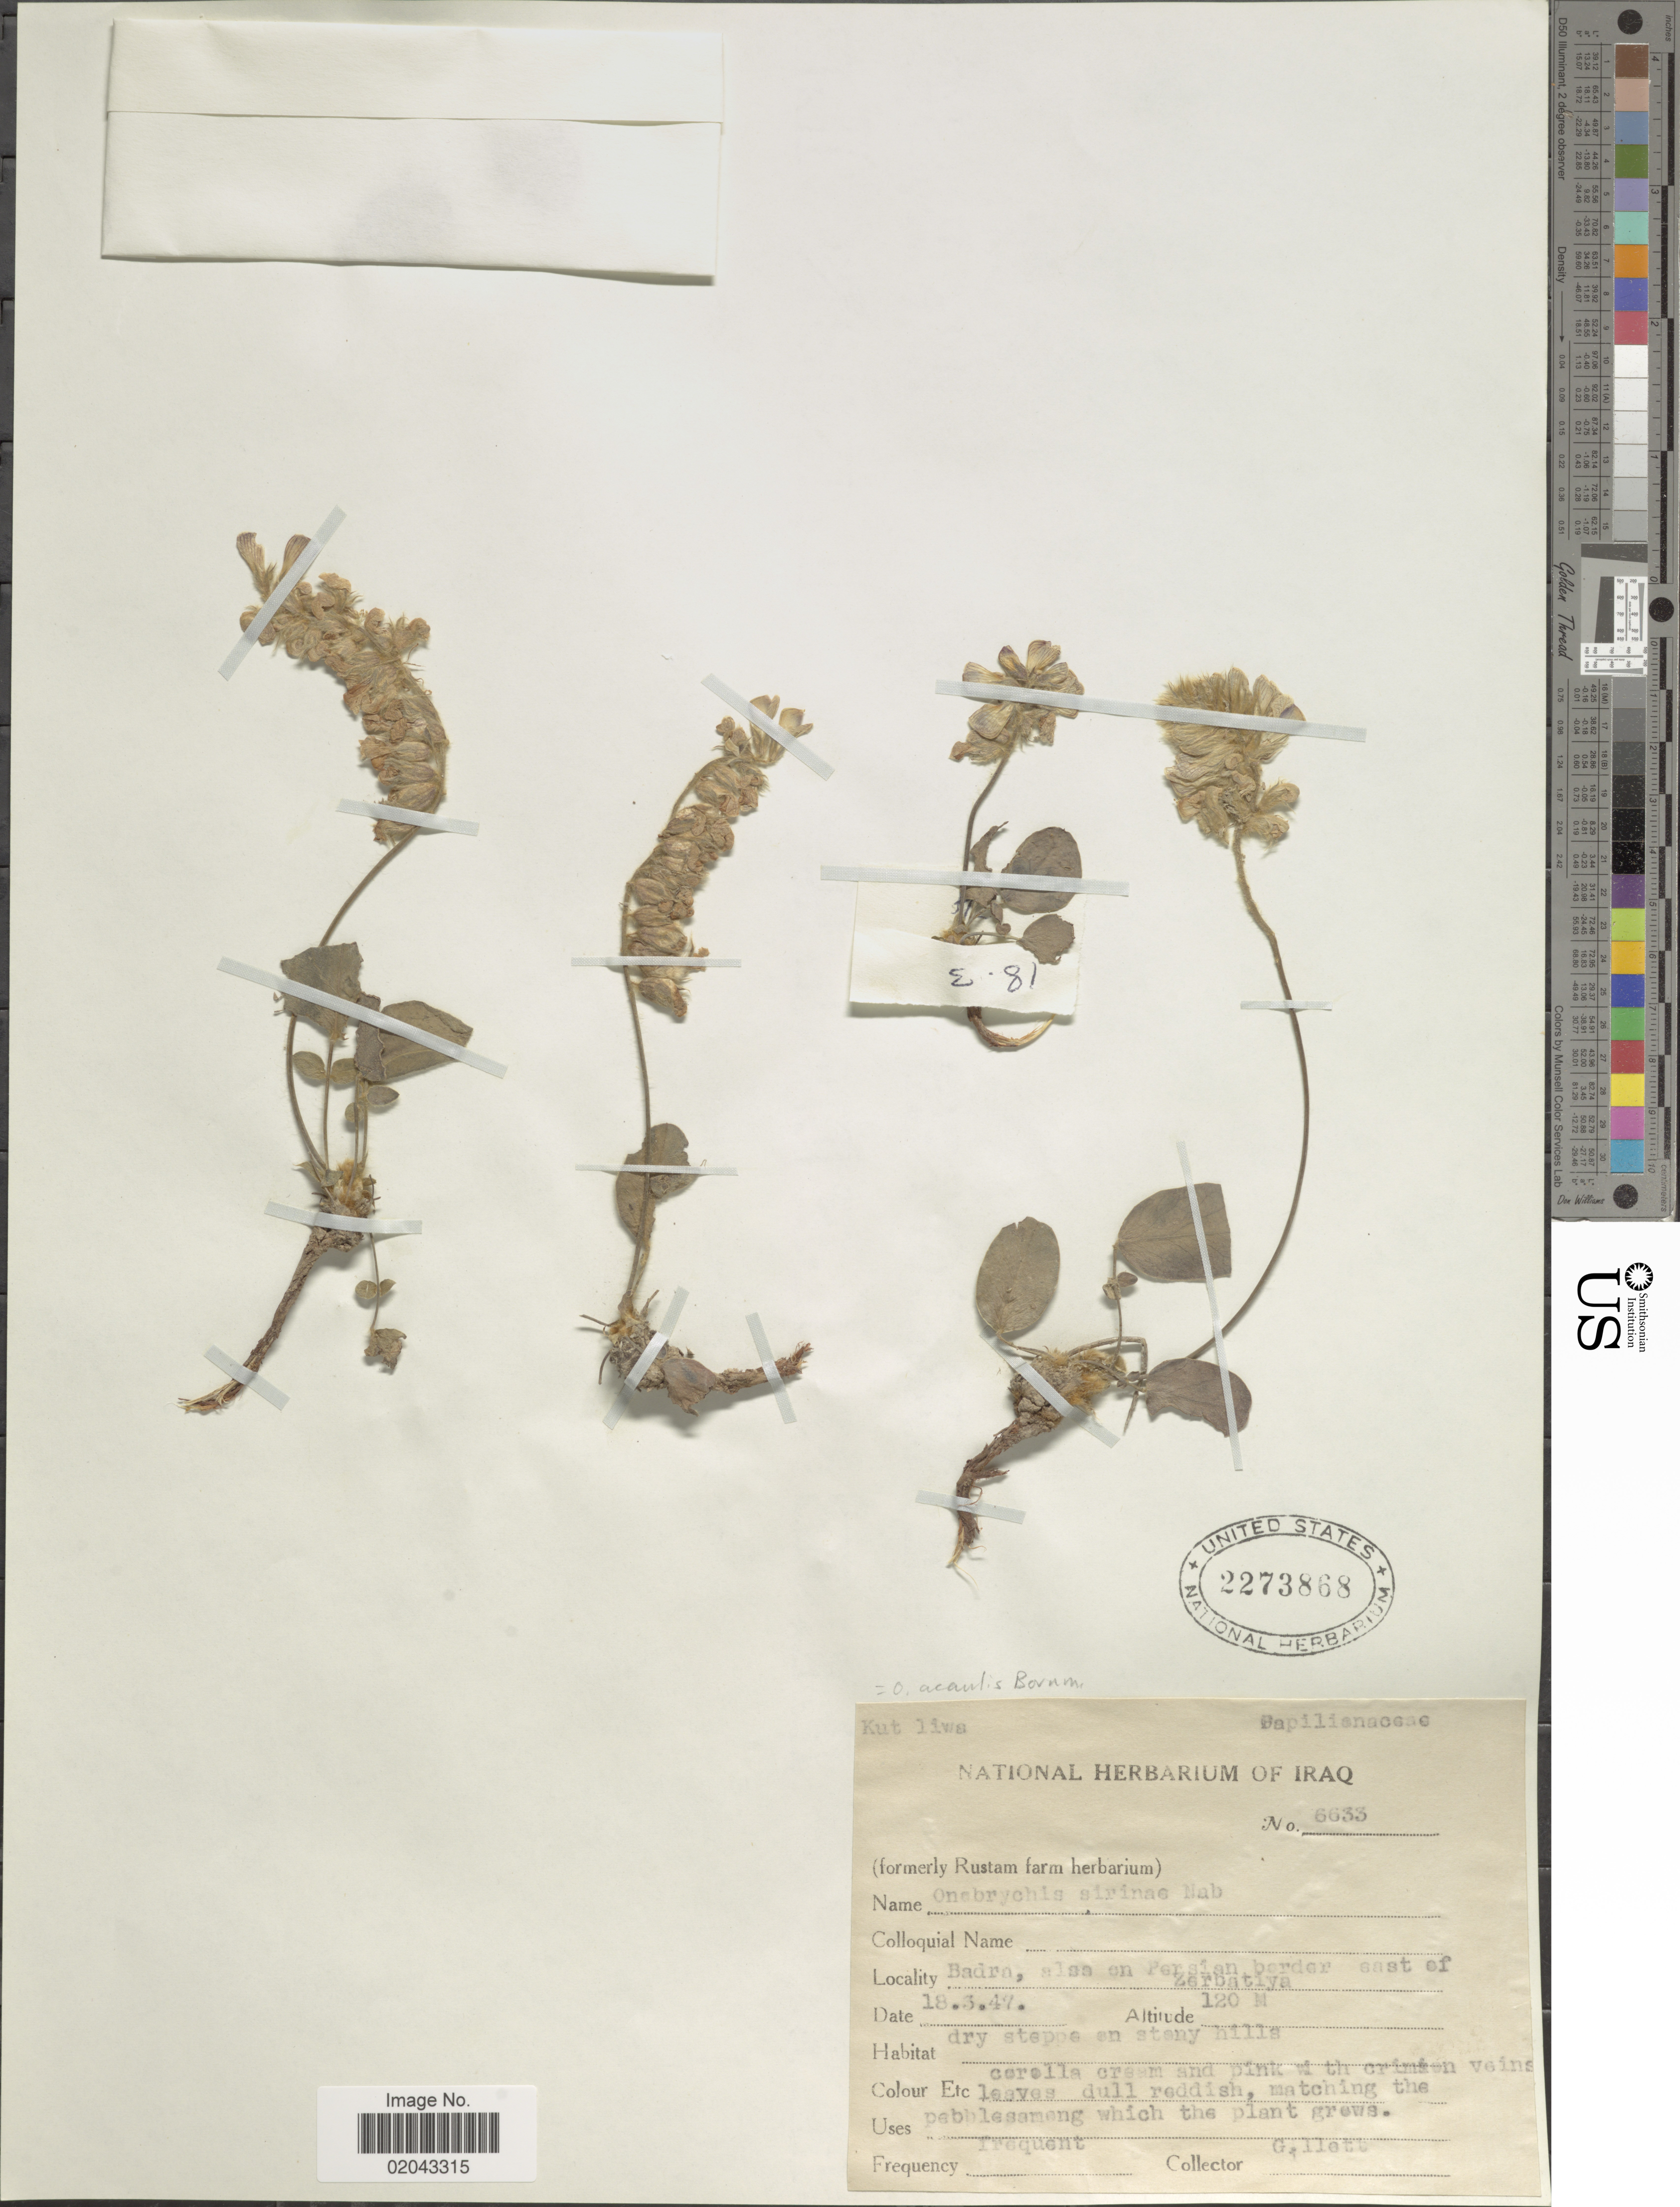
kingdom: Plantae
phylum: Tracheophyta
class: Magnoliopsida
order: Fabales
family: Fabaceae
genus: Onobrychis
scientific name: Onobrychis acaulis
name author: Bornm.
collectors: Gillett, --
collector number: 6633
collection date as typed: Transcribed d/m/y: 18/3/47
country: Iraq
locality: Badra, als en Persian border east of Zerbatiya,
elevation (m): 120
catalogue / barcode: US 2273868